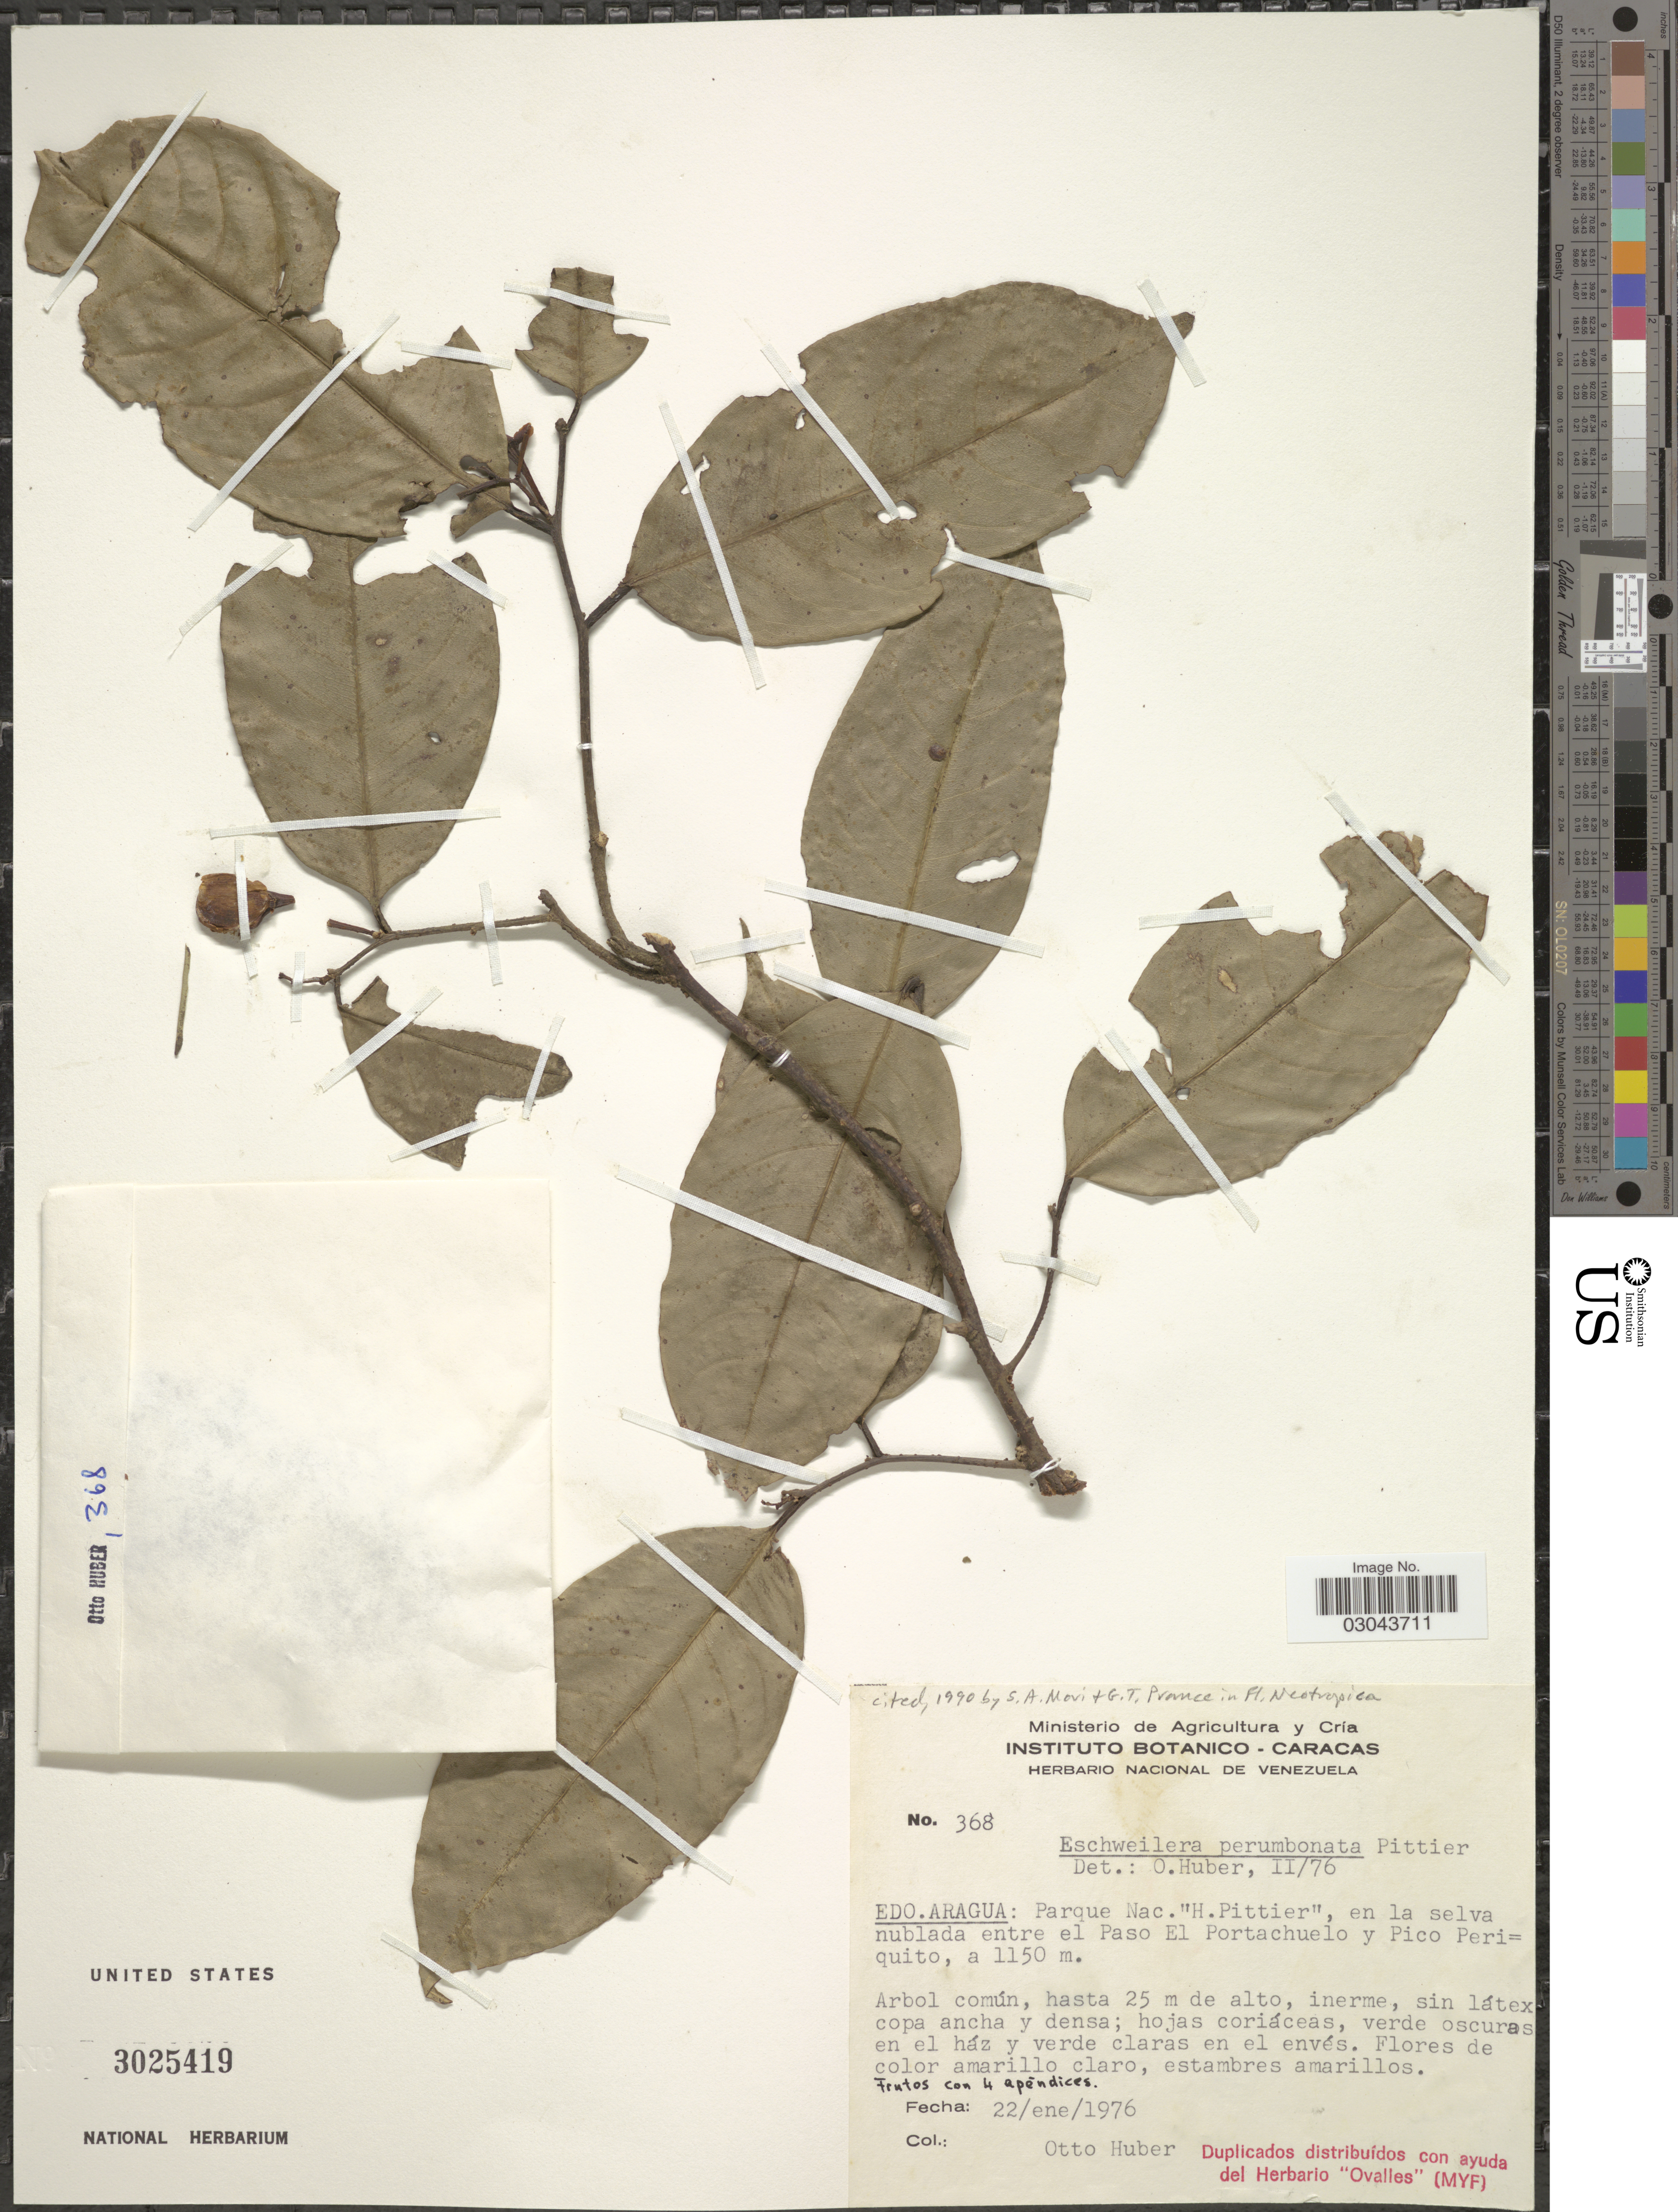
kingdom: Plantae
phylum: Tracheophyta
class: Magnoliopsida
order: Ericales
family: Lecythidaceae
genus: Eschweilera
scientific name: Eschweilera perumbonata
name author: Pittier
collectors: O. Huber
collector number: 368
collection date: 1976-01-22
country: Venezuela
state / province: Aragua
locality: Parque Nac. "H. Pittier", en la selva nublada entre el Paso El Portachuelo y Pico Periquito.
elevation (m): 1150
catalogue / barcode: US 3025419